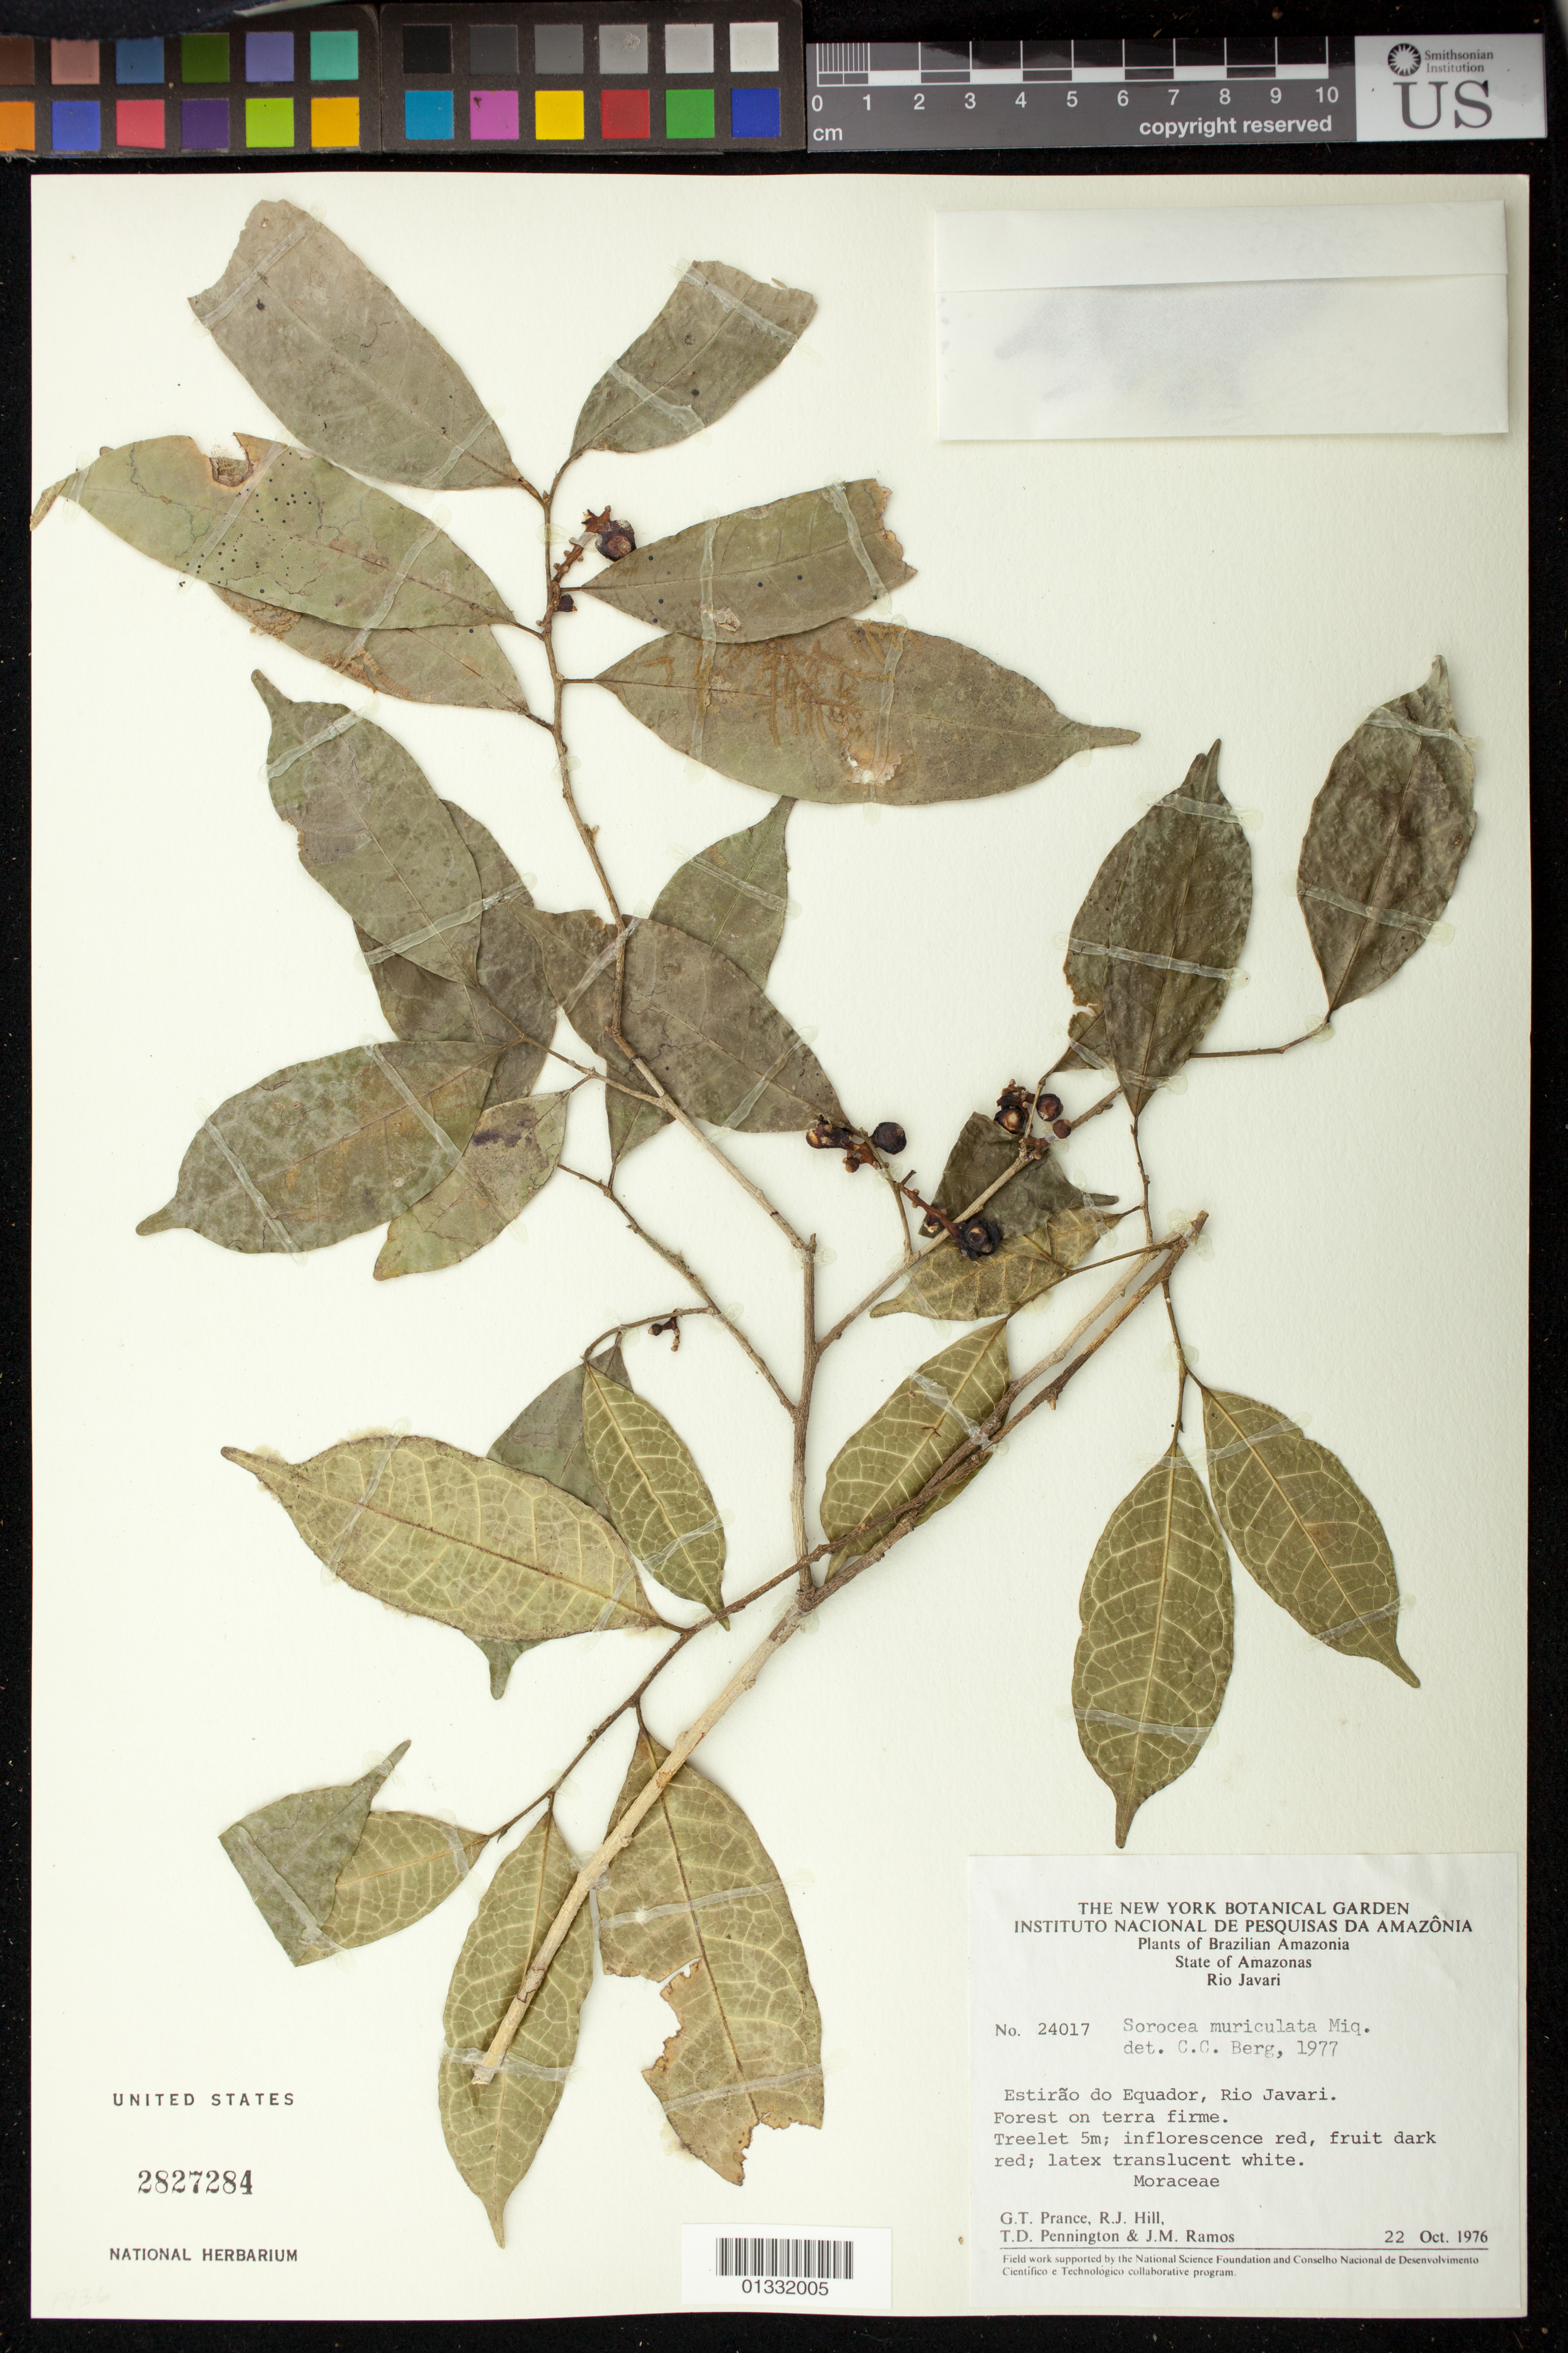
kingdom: Plantae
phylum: Tracheophyta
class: Magnoliopsida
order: Rosales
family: Moraceae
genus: Sorocea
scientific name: Sorocea muriculata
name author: Miq.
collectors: G. T. Prance, R. J. Hill, T. D. Pennington & J. M. Ramos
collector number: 24017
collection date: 1976-10-22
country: Brazil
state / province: Amazonas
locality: Estirão do Equador, Rio Javari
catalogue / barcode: US 2827284